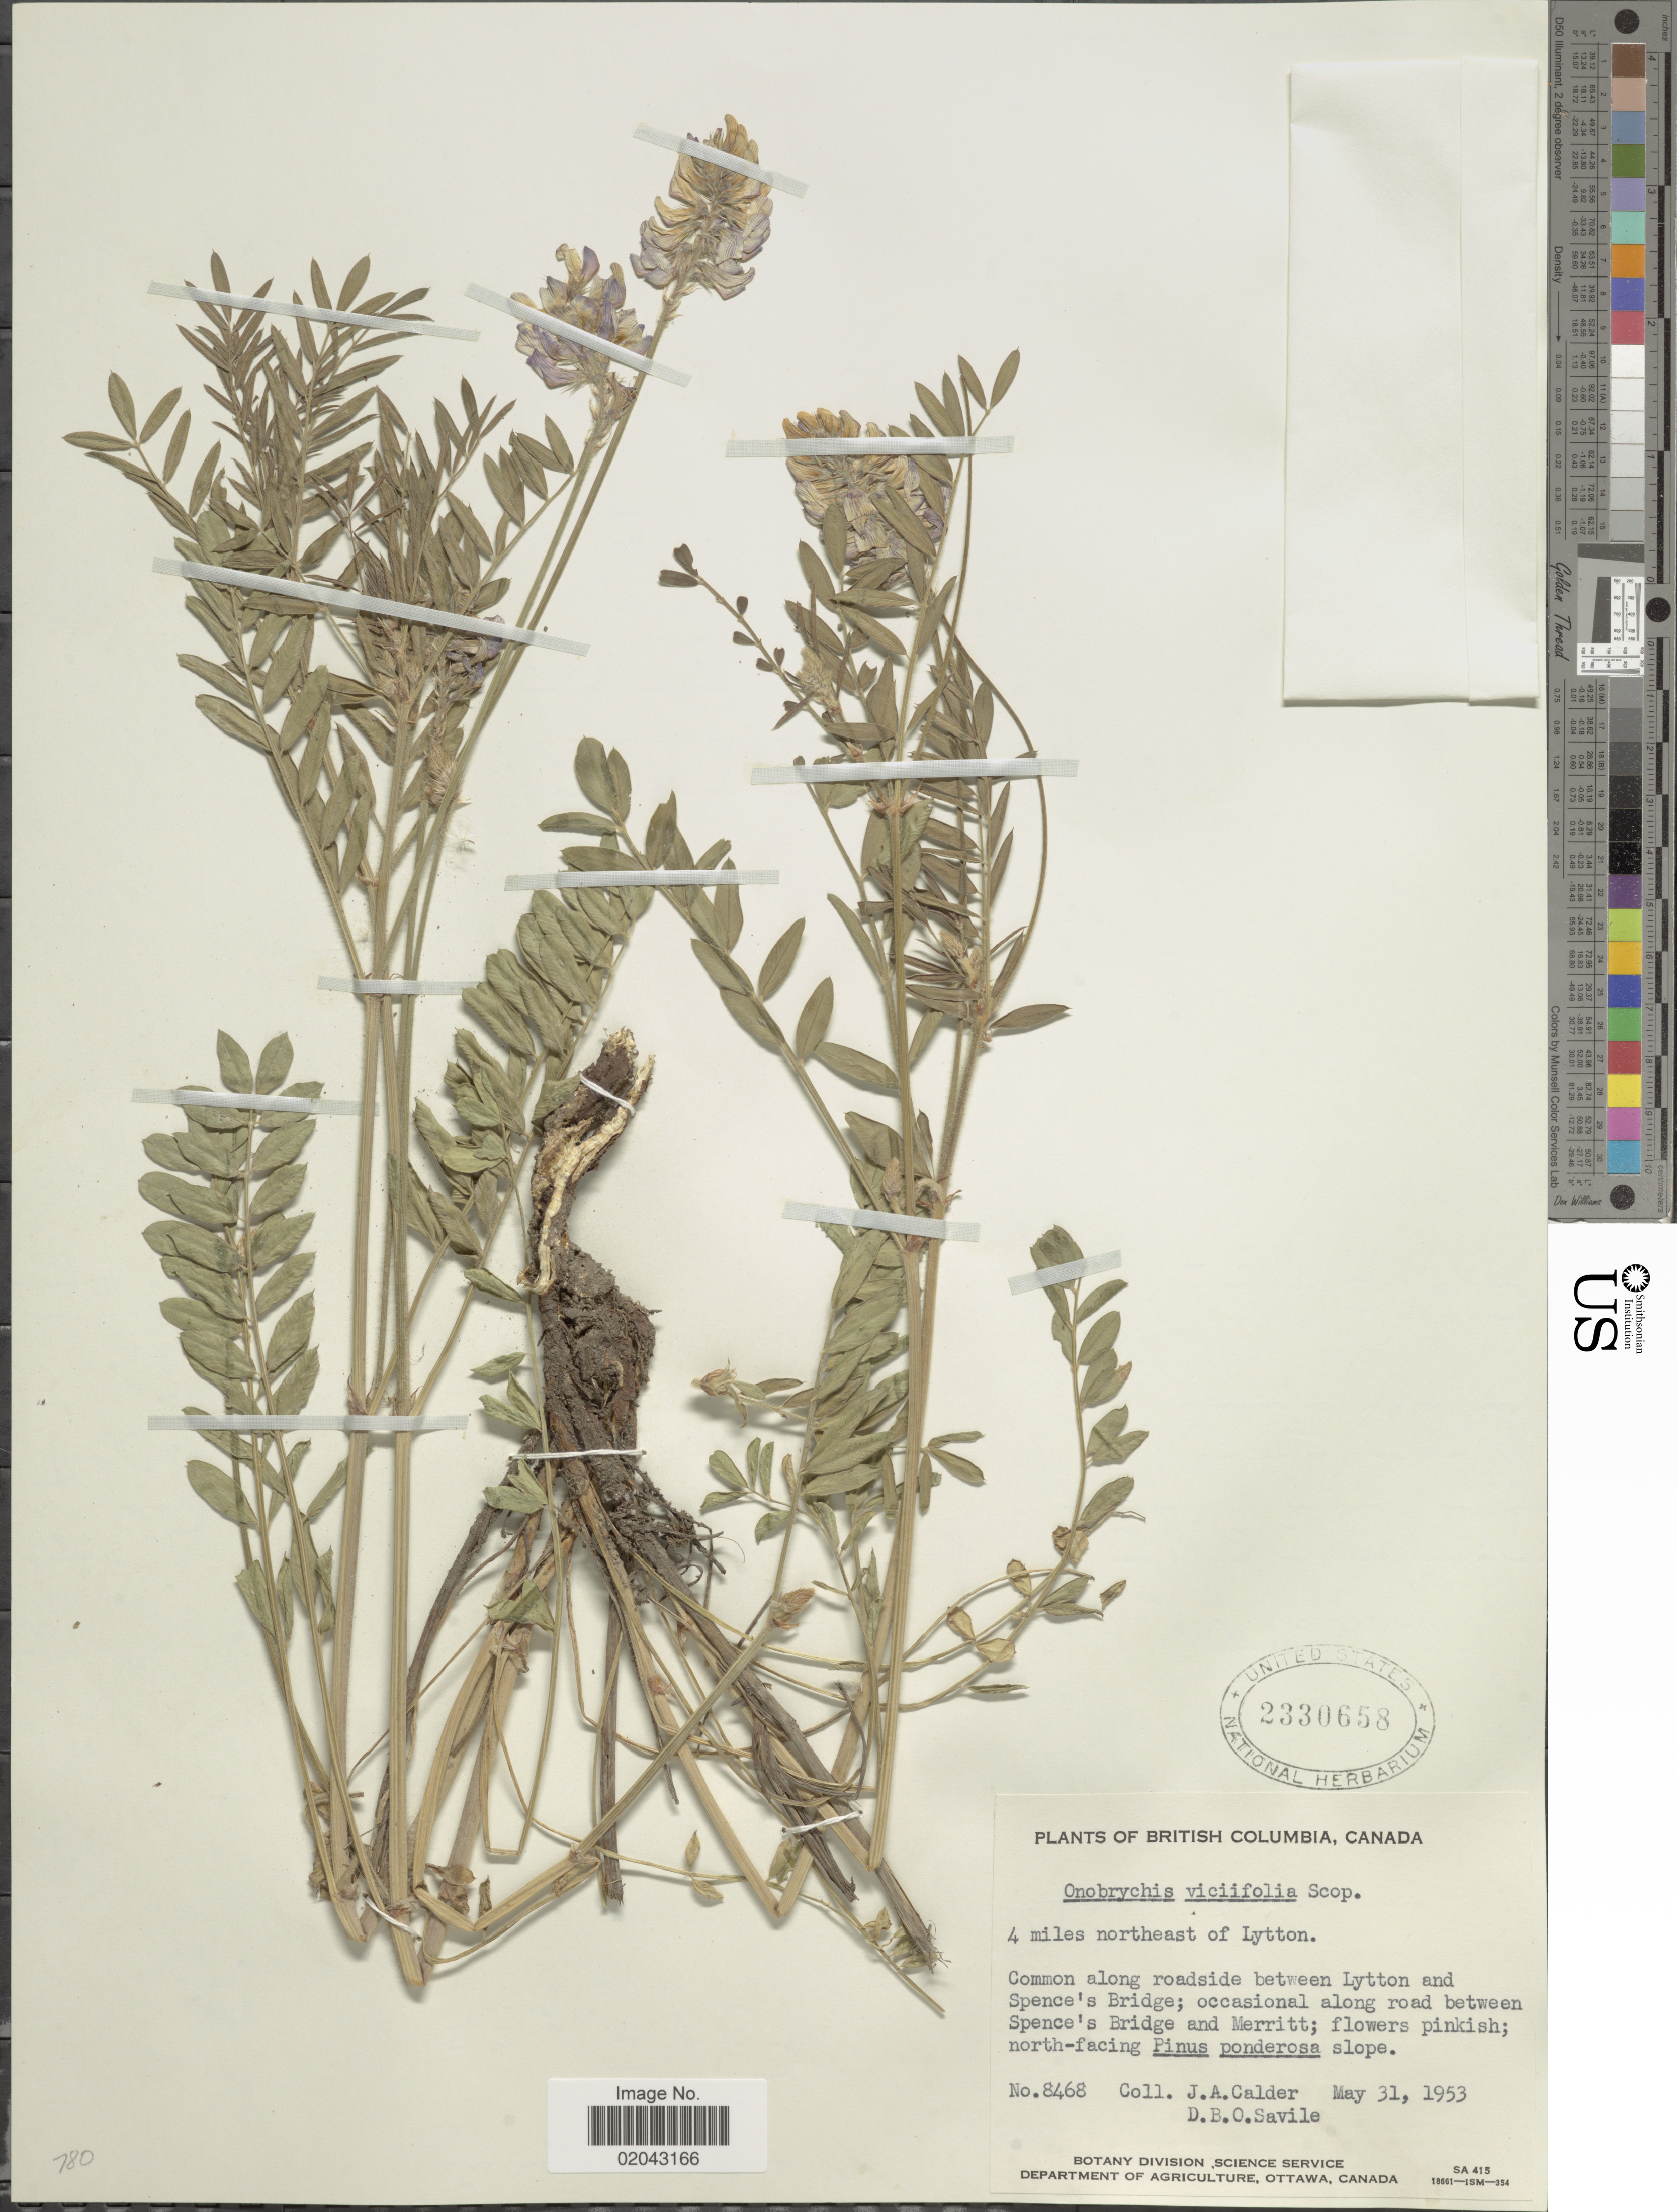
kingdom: Plantae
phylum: Tracheophyta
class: Magnoliopsida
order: Fabales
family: Fabaceae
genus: Onobrychis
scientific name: Onobrychis sativa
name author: Lam.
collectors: J. A. Calder & D. Savile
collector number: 8468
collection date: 1953-05-31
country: Canada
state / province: British Columbia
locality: Bristish Columbia, Canada. Common along roadside between Lytton and Spence's Bridge. 4 miles northeast of Lytton.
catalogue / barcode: US 2330658